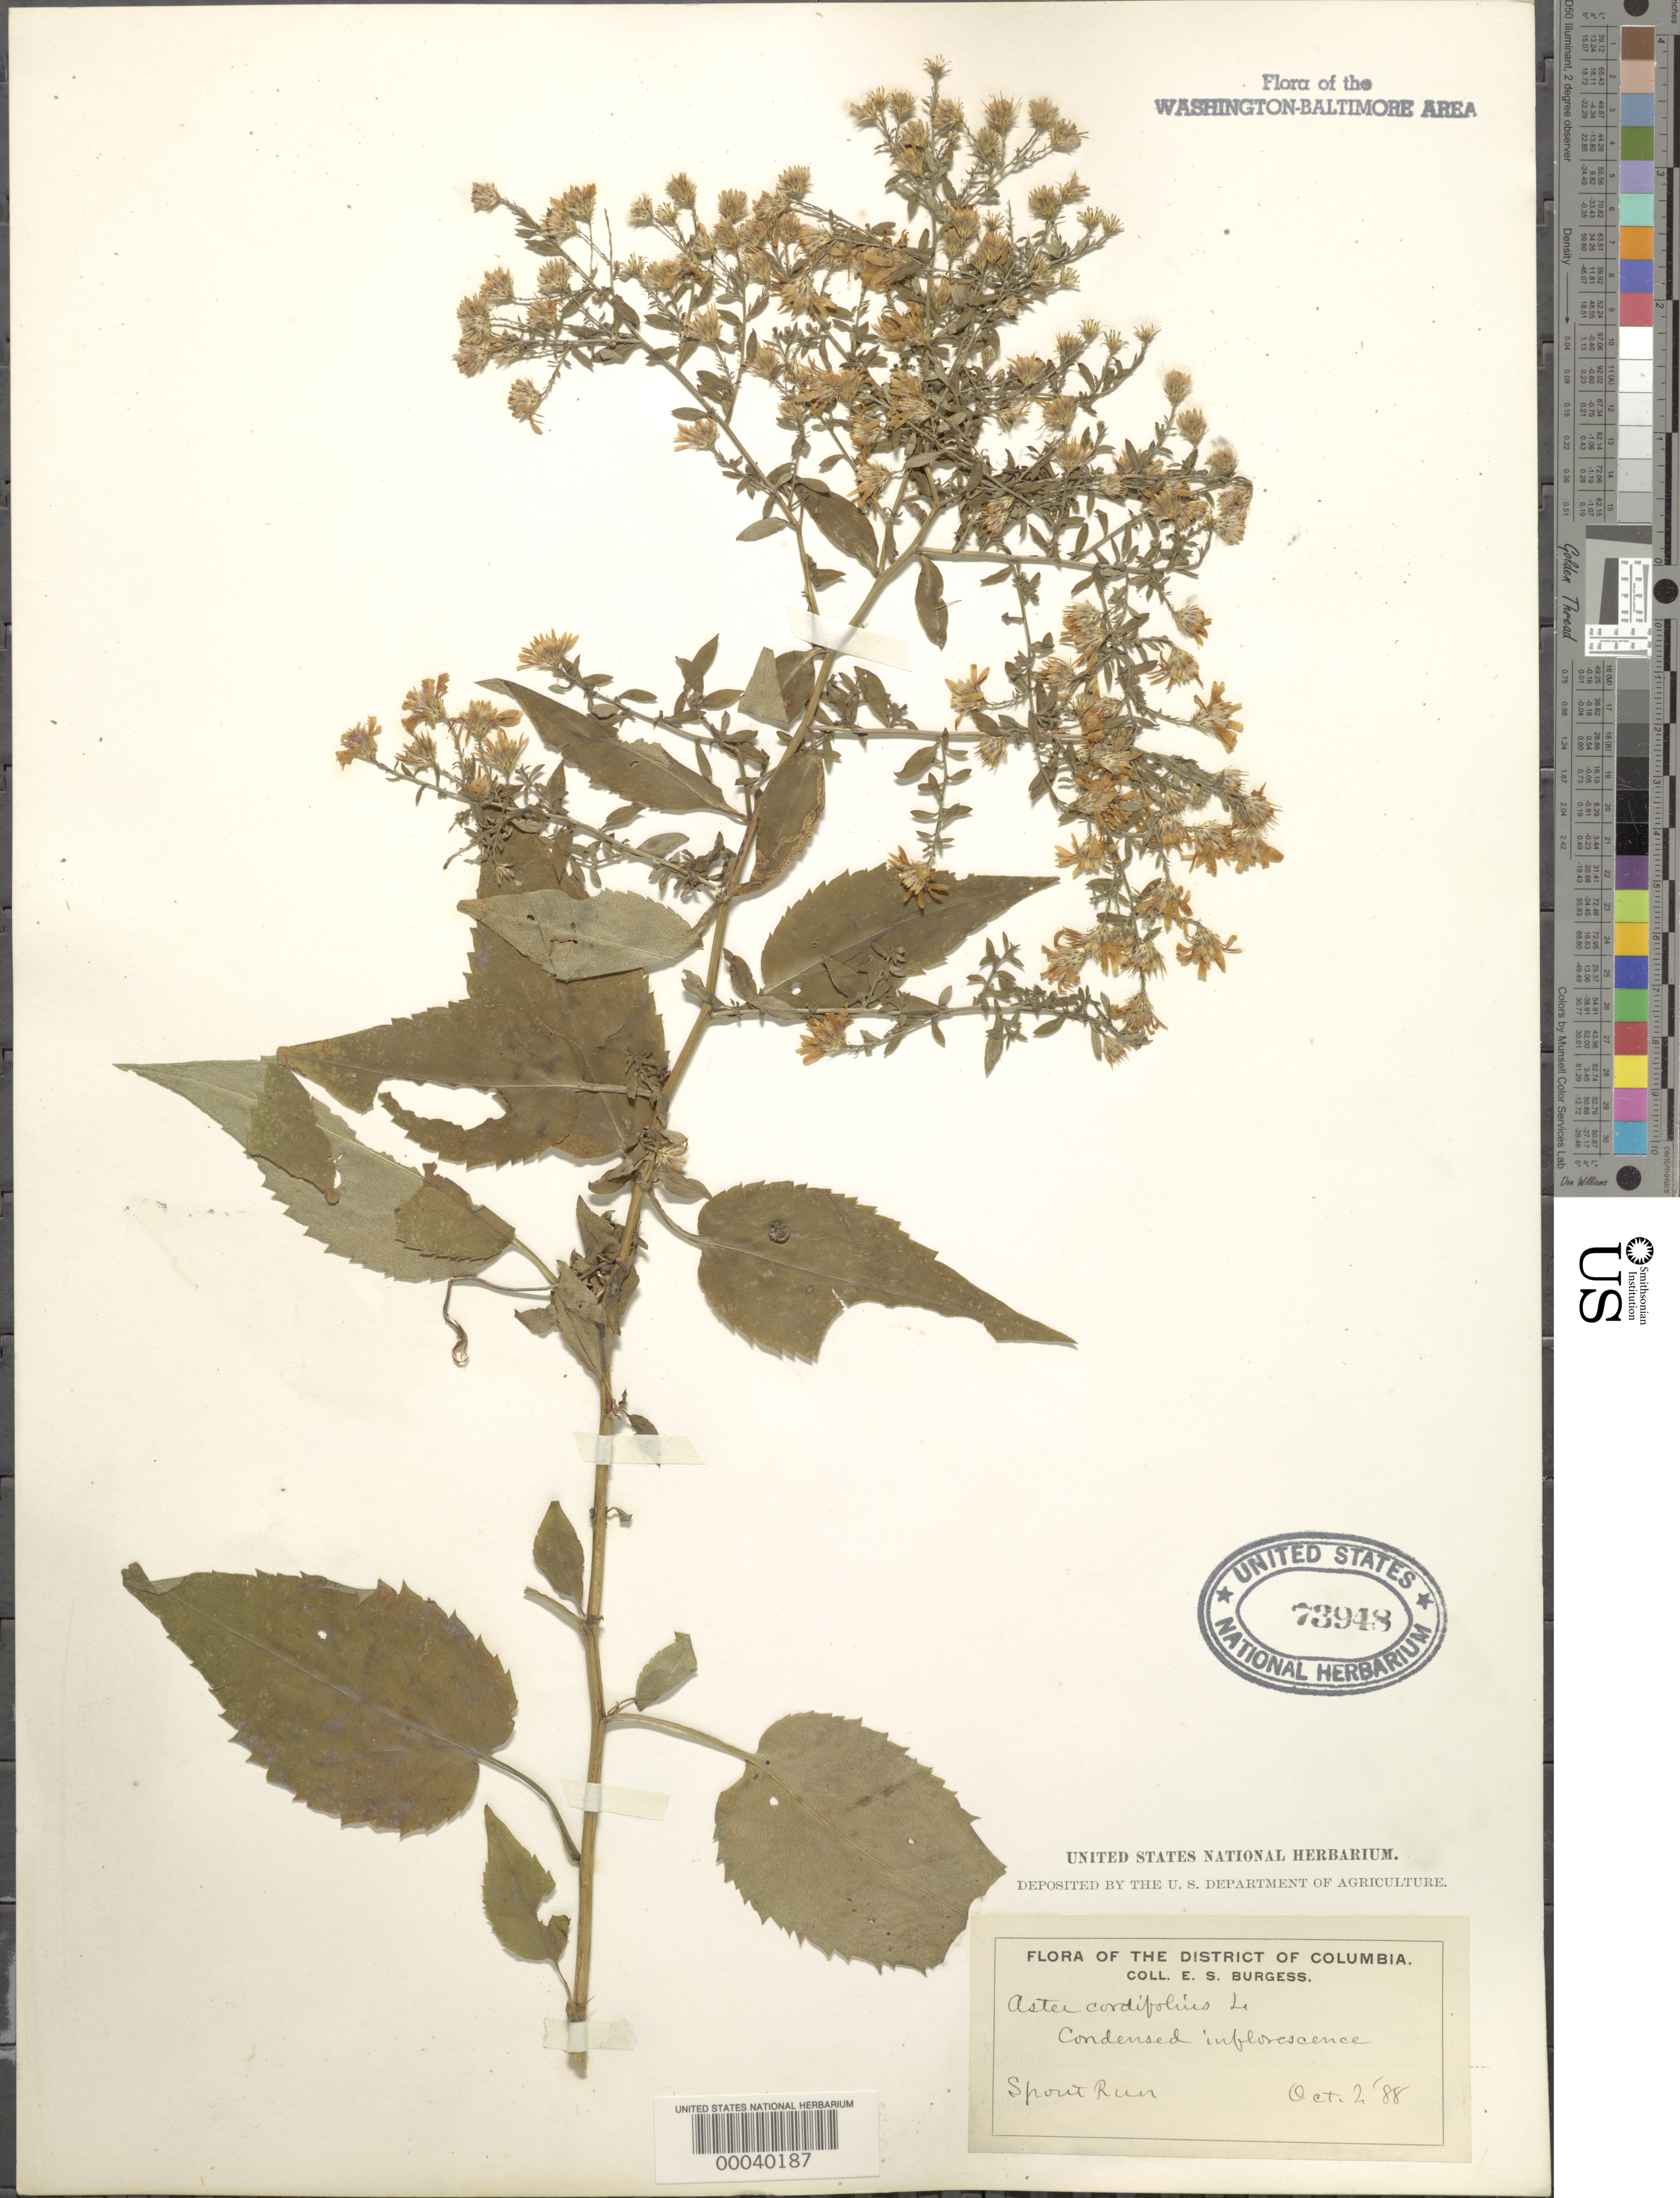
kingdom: Plantae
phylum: Tracheophyta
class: Magnoliopsida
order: Asterales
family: Asteraceae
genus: Symphyotrichum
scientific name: Symphyotrichum cordifolium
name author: (L.) G.L. Nesom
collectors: E. Burgess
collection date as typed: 02 Oct 1888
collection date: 1888-10-02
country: United States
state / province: Virginia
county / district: Fairfax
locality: Spout Run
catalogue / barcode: US 73948